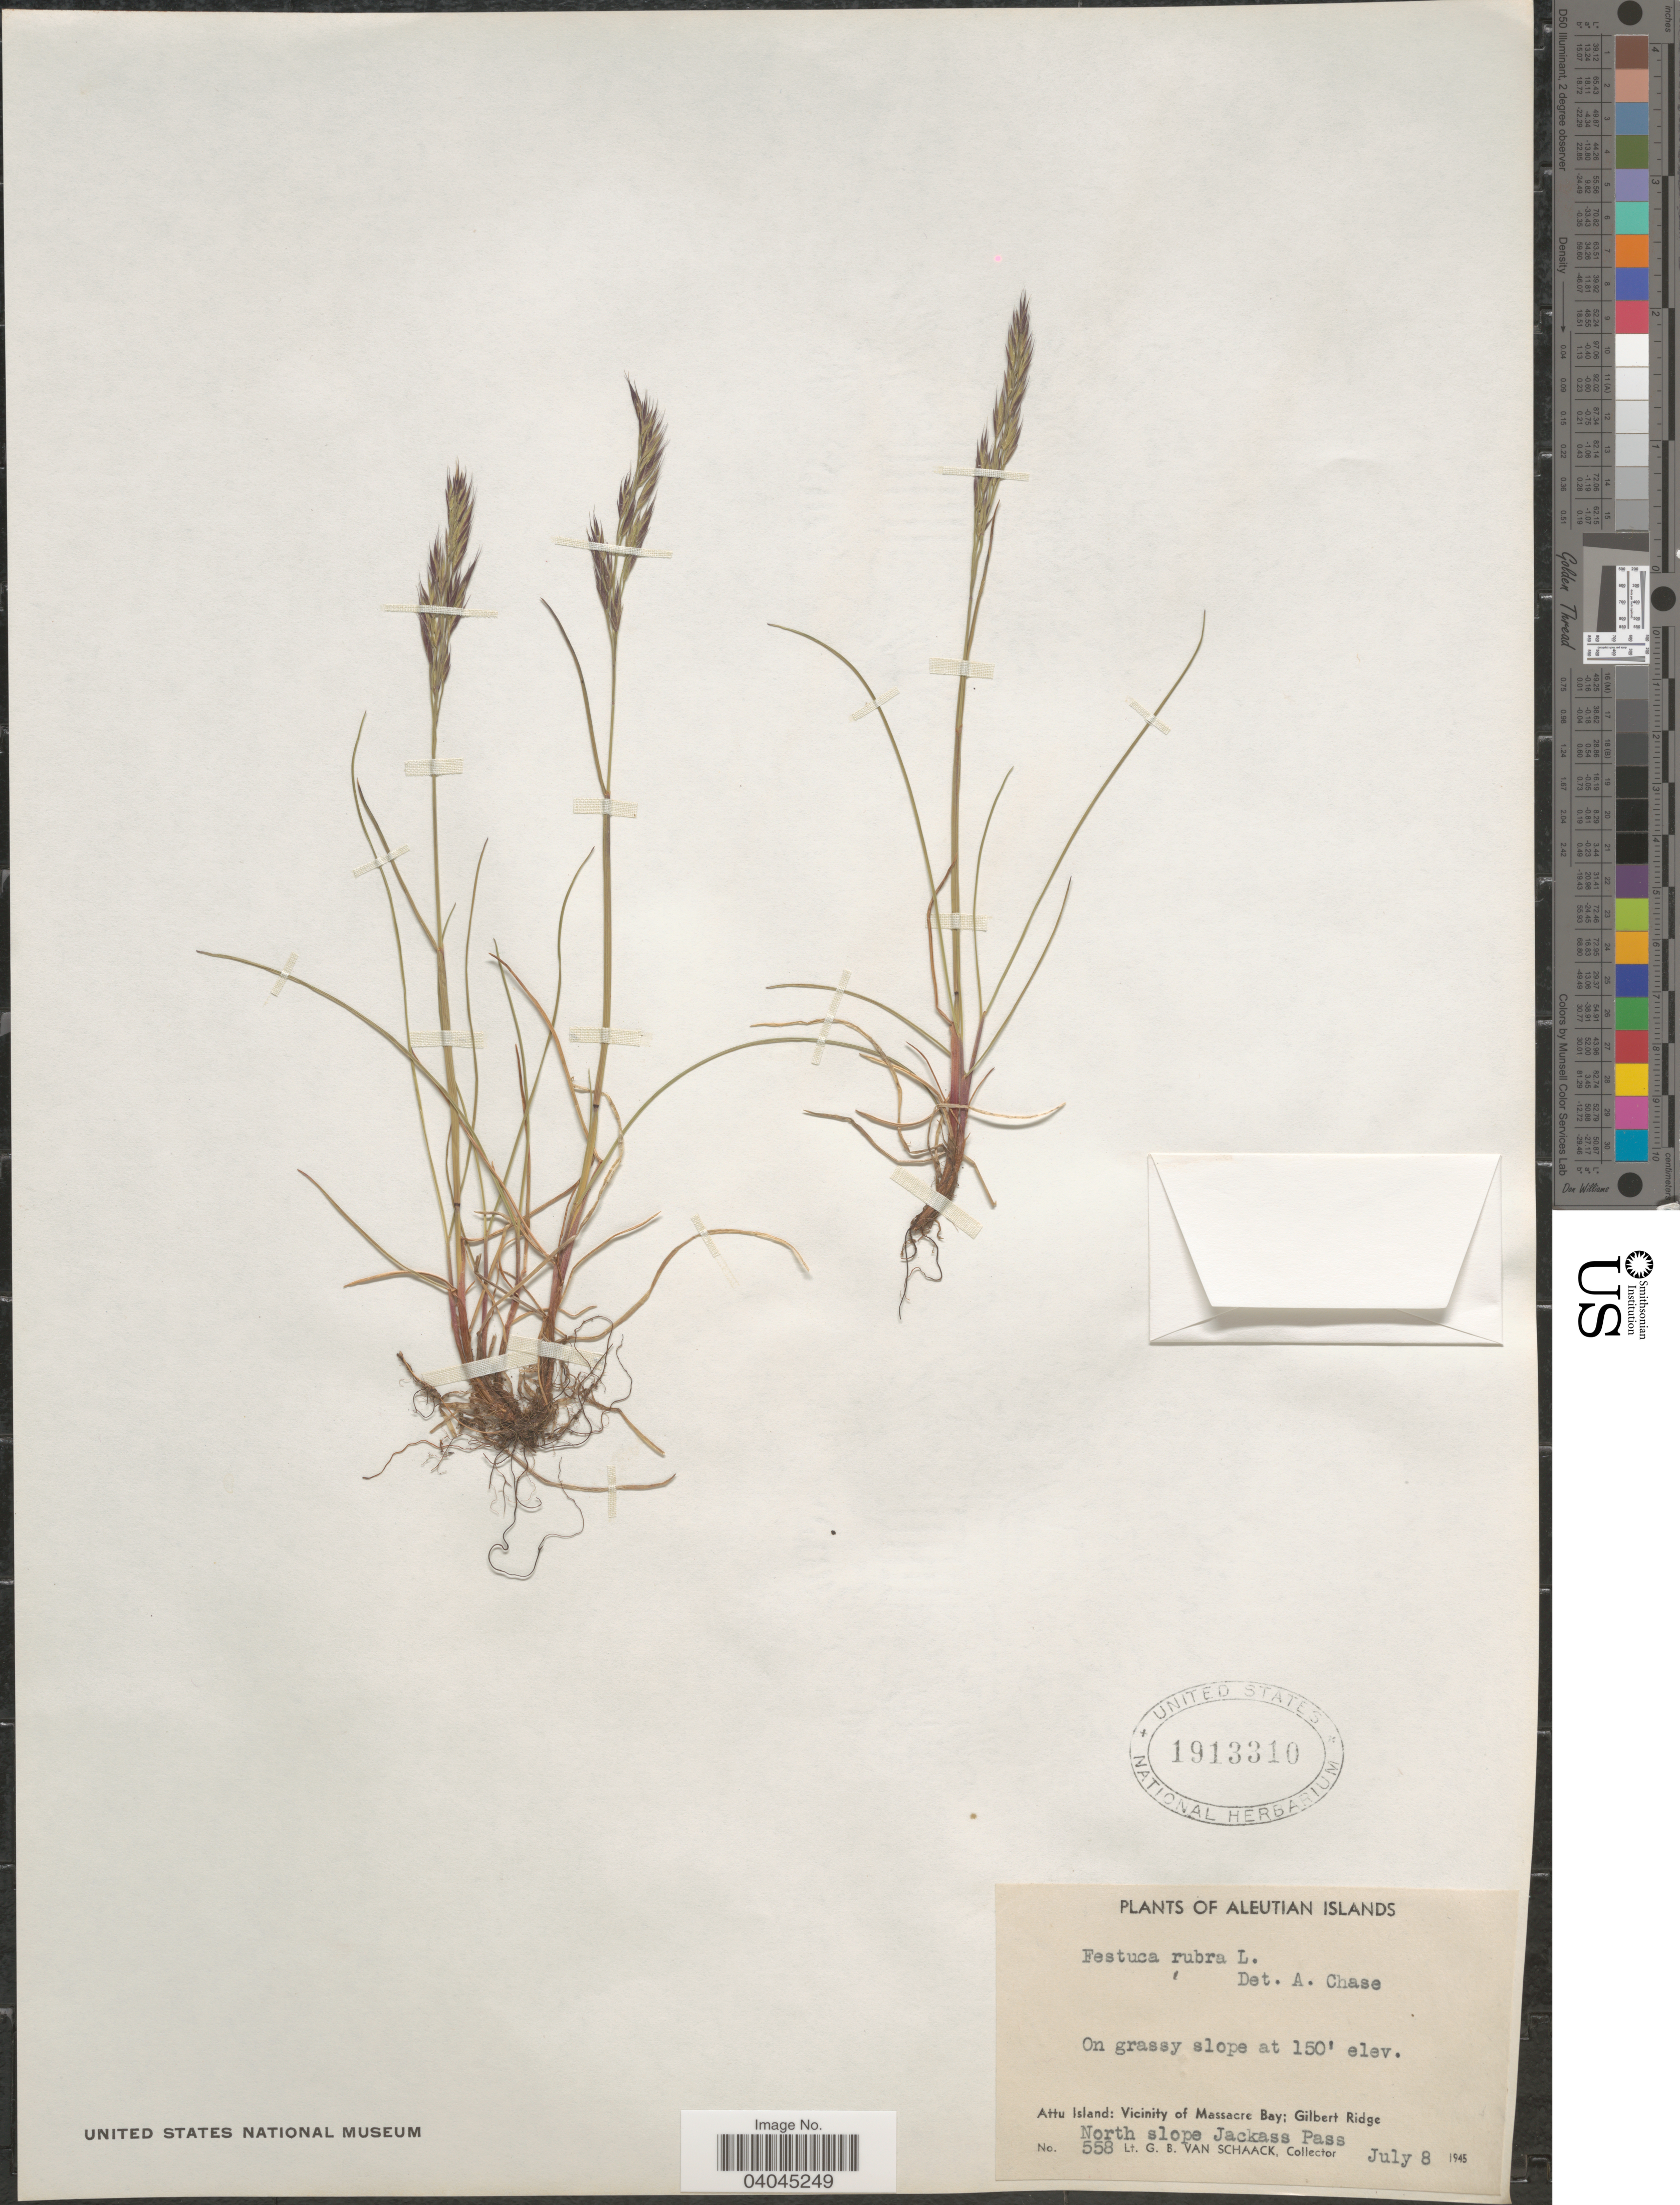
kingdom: Plantae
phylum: Tracheophyta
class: Liliopsida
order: Poales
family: Poaceae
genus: Festuca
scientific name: Festuca rubra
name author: L.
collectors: G. Van Schaack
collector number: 558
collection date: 1945-07-08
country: United States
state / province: Alaska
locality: Aleutian Islands. Attu Island: Vicinity of Massacre Bay; Gilbert Ridge. North slope Jackass Pass.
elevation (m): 46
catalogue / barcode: US 1913310